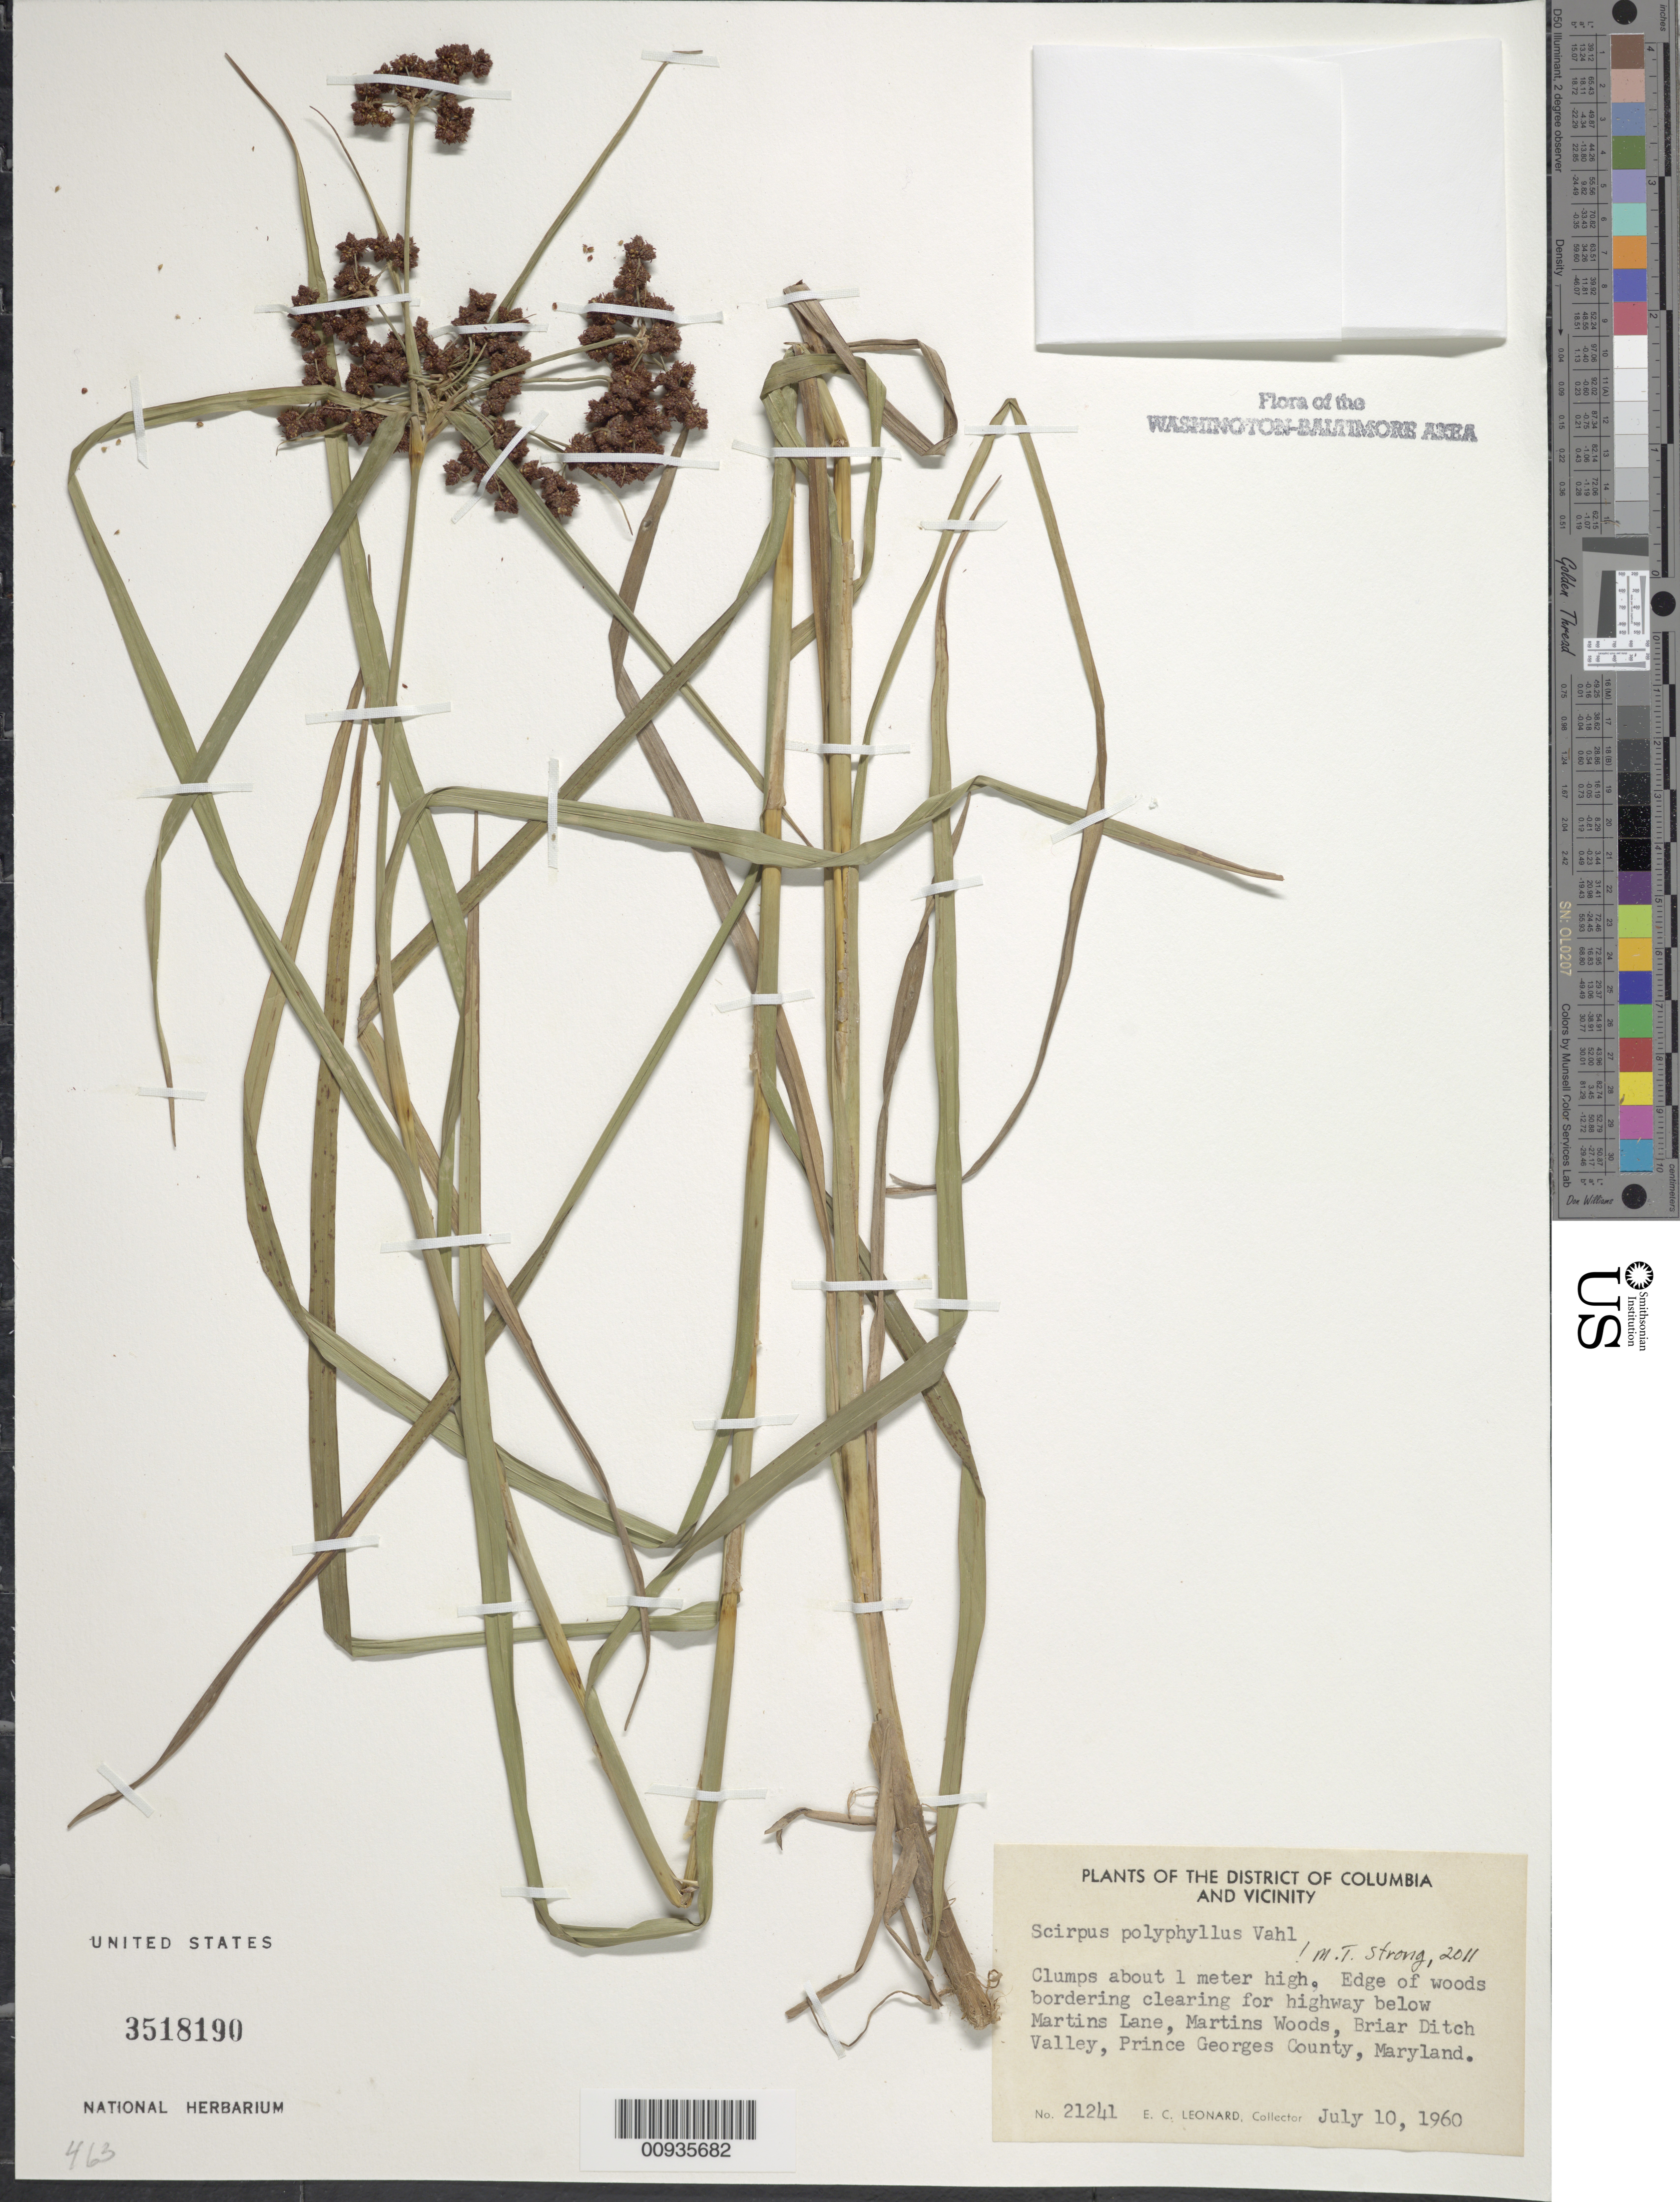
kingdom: Plantae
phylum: Tracheophyta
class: Liliopsida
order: Poales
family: Cyperaceae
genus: Scirpus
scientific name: Scirpus polyphyllus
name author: Vahl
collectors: E. C. Leonard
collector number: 21241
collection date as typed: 10 Jul 1960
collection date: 1960-07-10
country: United States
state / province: Maryland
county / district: Prince George's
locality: Briar Ditch Valley, Martins Lane in Martins Woods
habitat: edge of woods bordering clearing for highway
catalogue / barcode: US 3518190